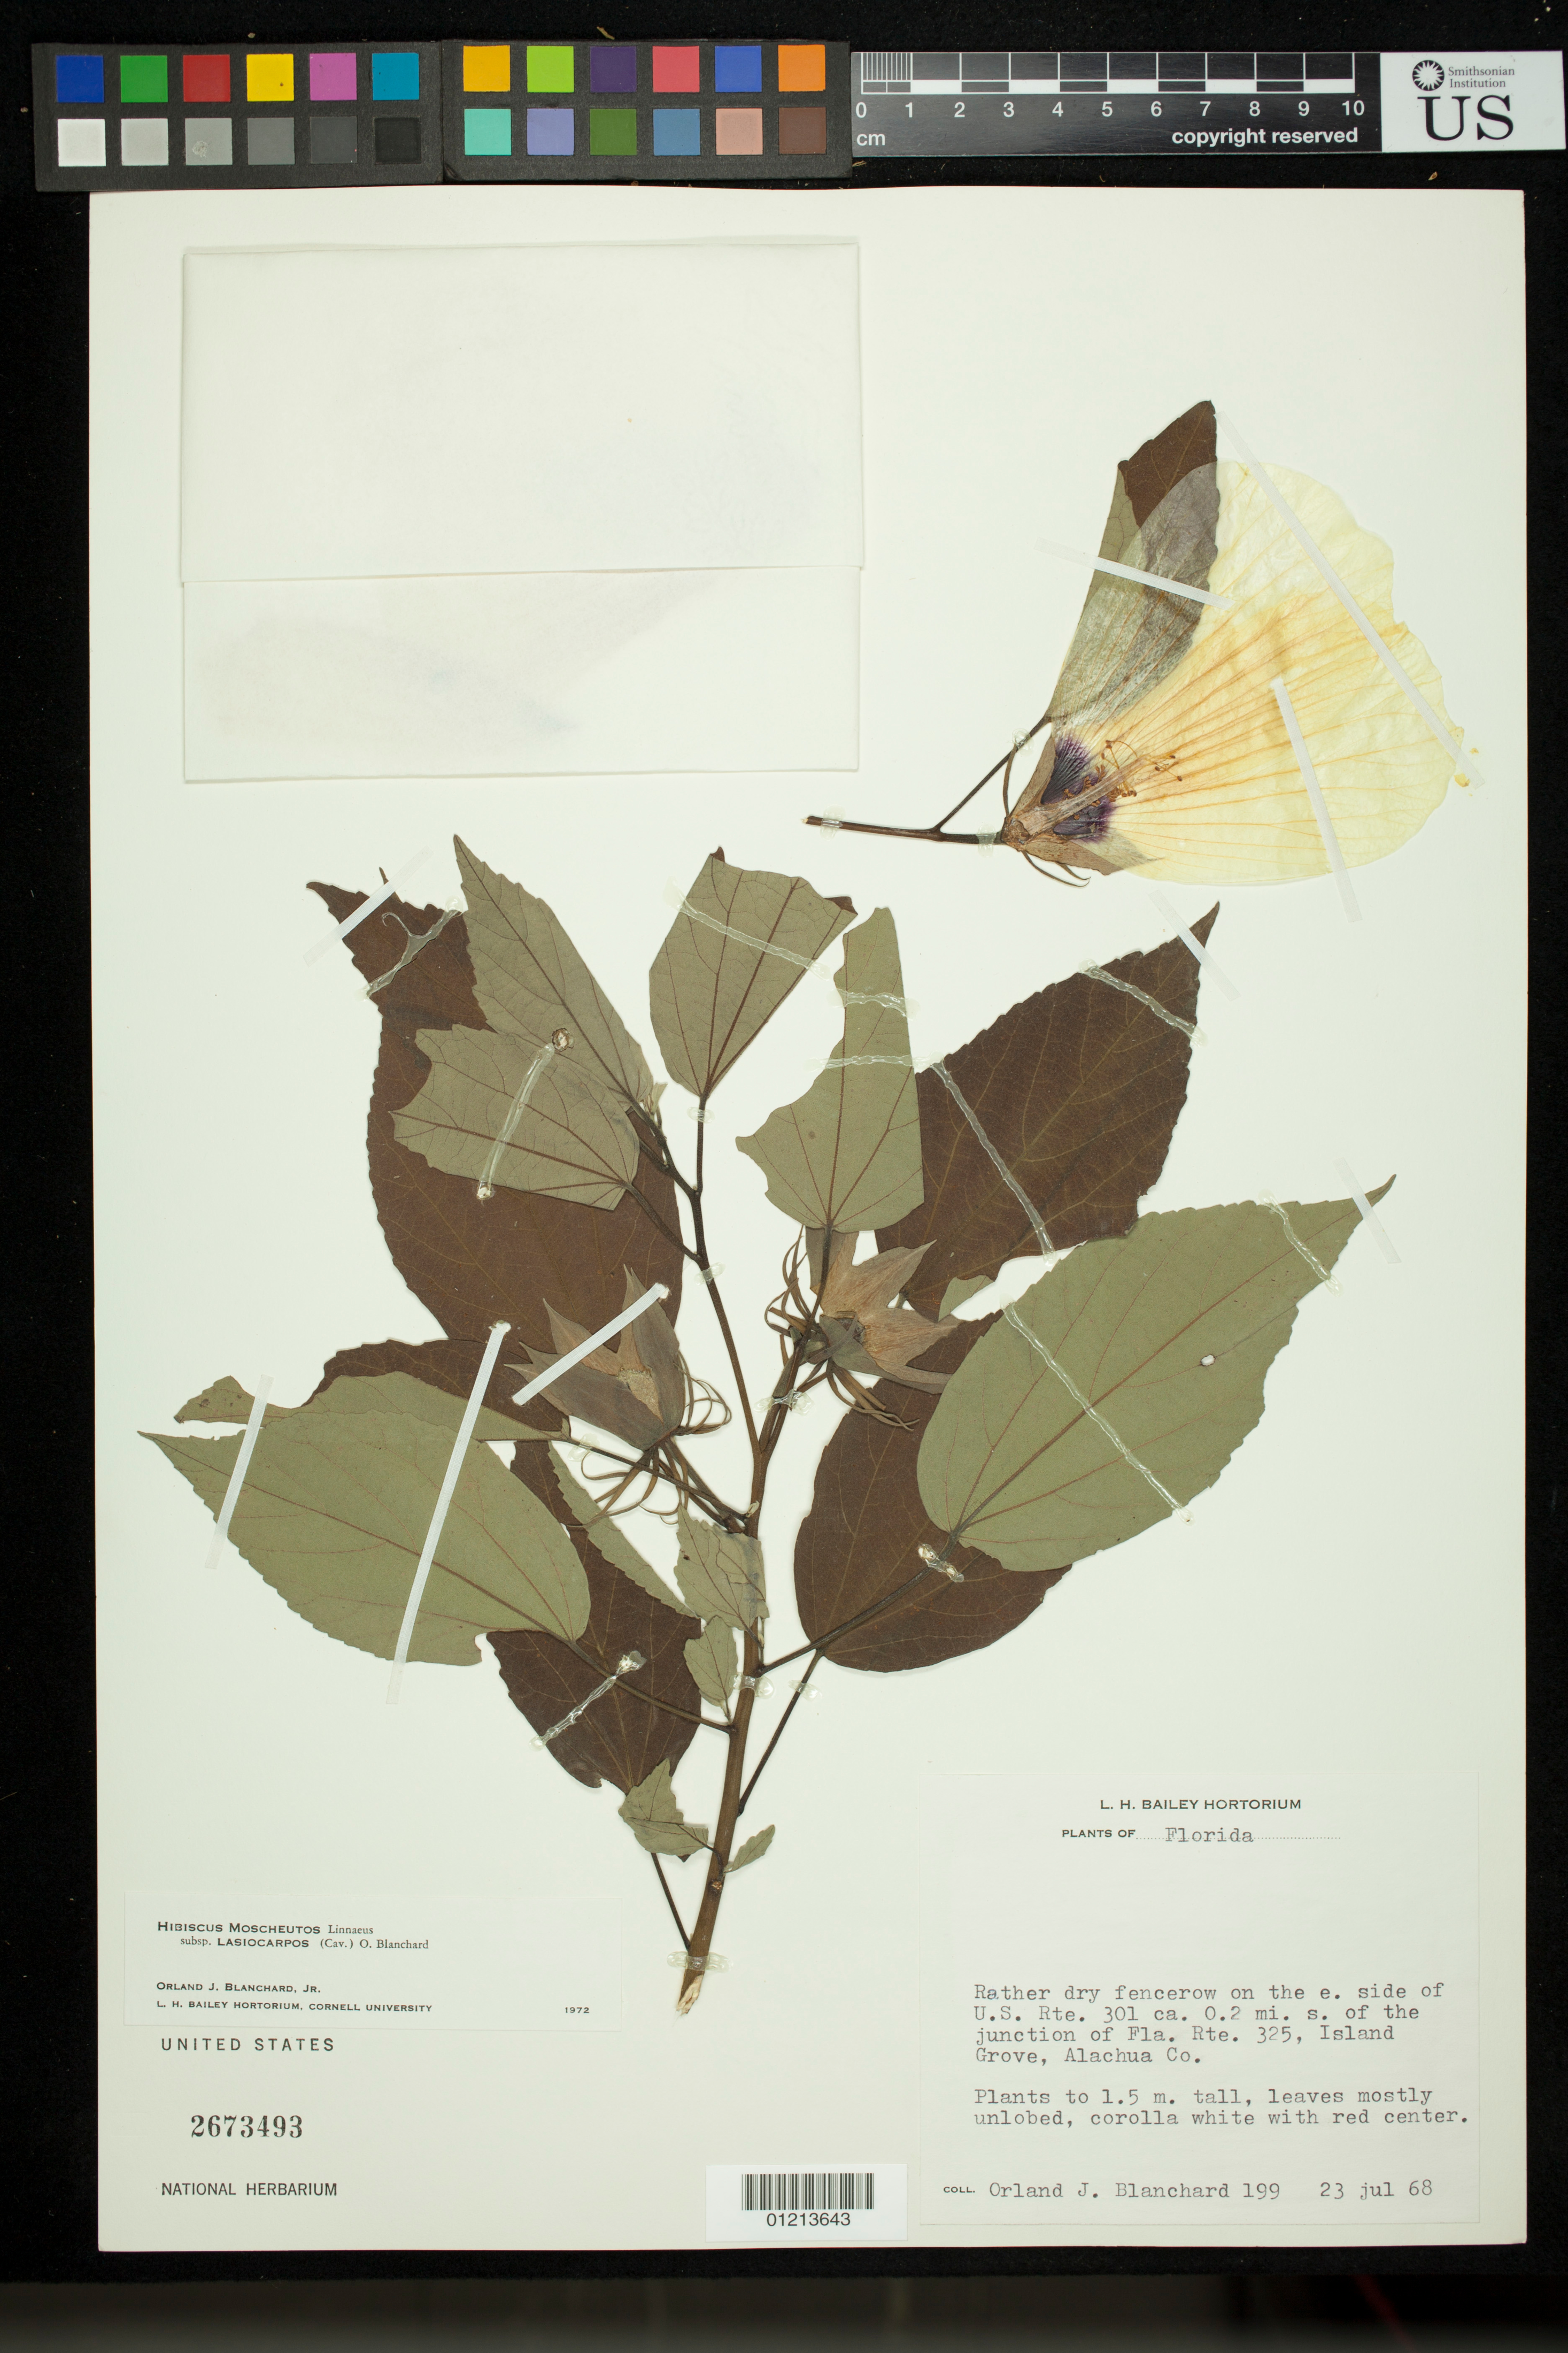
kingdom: Plantae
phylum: Tracheophyta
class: Magnoliopsida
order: Malvales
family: Malvaceae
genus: Hibiscus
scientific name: Hibiscus moscheutos subsp. lasiocarpos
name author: (Cav.) O.J. Blanch.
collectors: O. J. Blanchard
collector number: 199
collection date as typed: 23 Jul 1968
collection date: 1968-07-23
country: United States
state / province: Florida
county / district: Alachua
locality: Rather dry fencerow on the e. side of U.S. Rte. 301 ca. 0.2 mi. s. of the junction of Fla. Rte. 325, Island Grove, Alachua Co.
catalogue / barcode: US 2673493